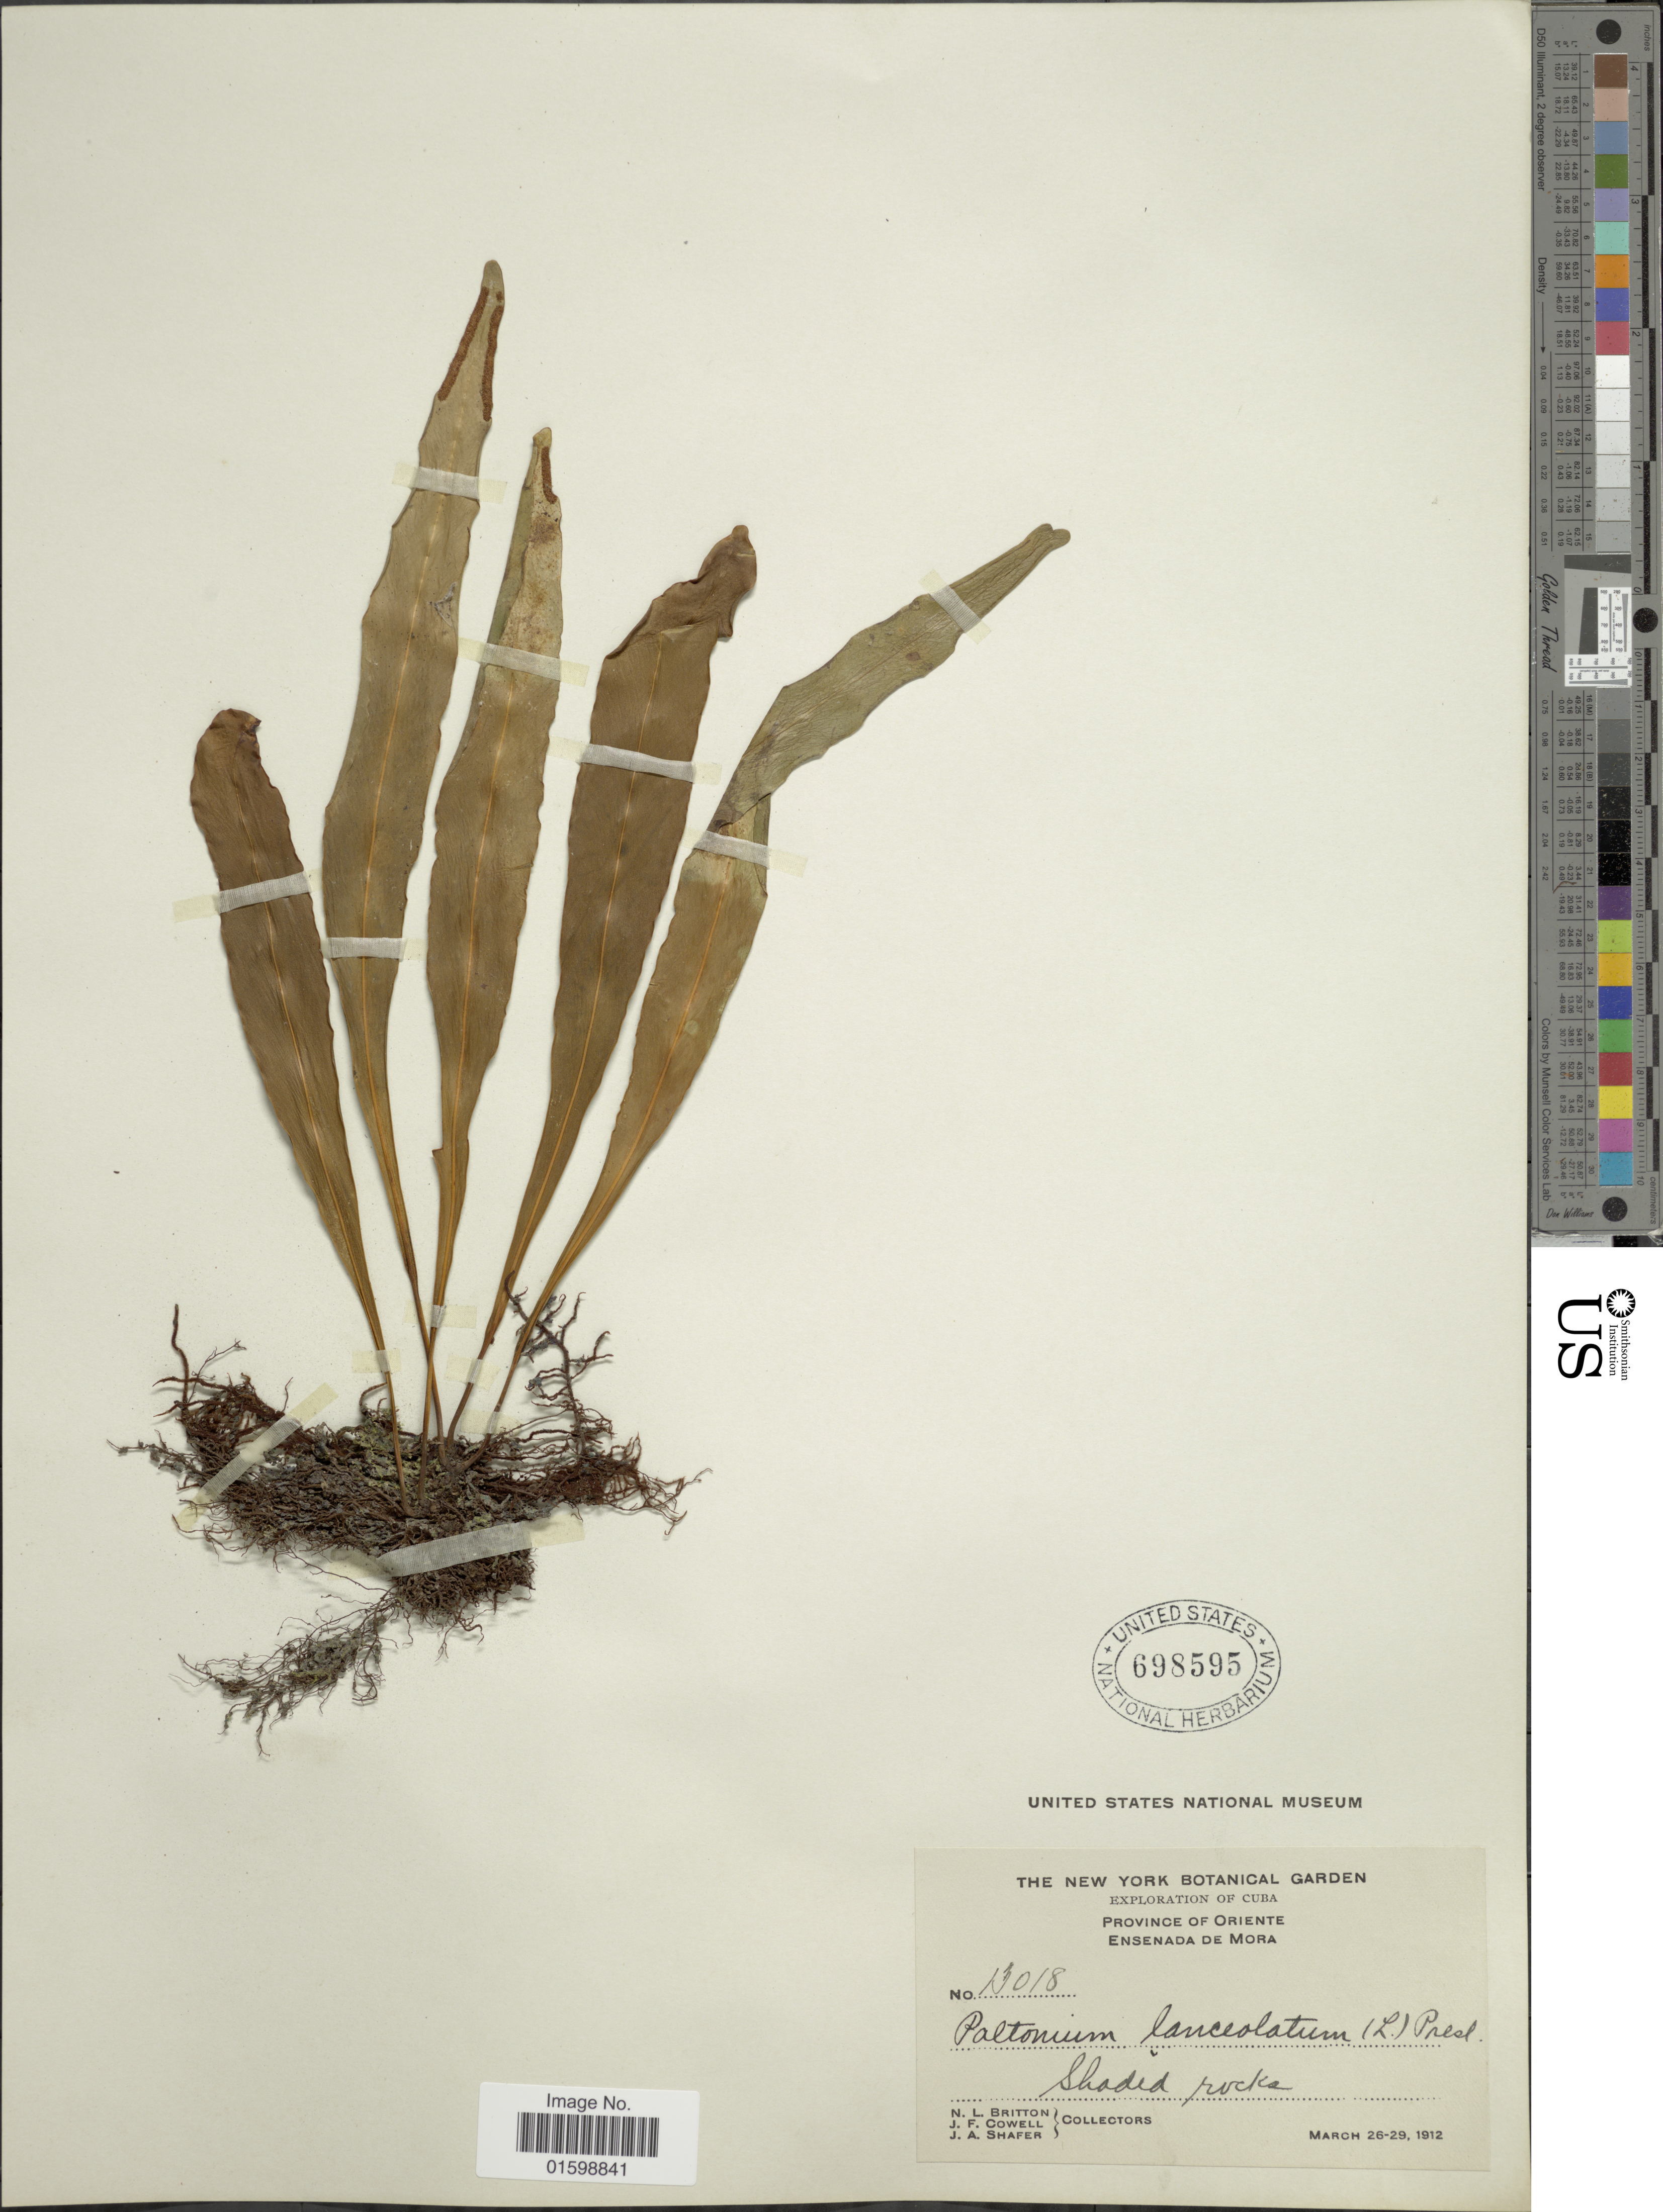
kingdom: Plantae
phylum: Tracheophyta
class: Polypodiopsida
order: Polypodiales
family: Polypodiaceae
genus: Pleopeltis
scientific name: Pleopeltis marginata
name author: A.R. Sm. & Tejero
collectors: N. Britton, J. F. Cowell & J. A. Shafer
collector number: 13018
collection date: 1912-03-26/1912-03-29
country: Cuba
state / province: Oriente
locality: Ensenada de mora, shaded rocks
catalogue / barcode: US 698595